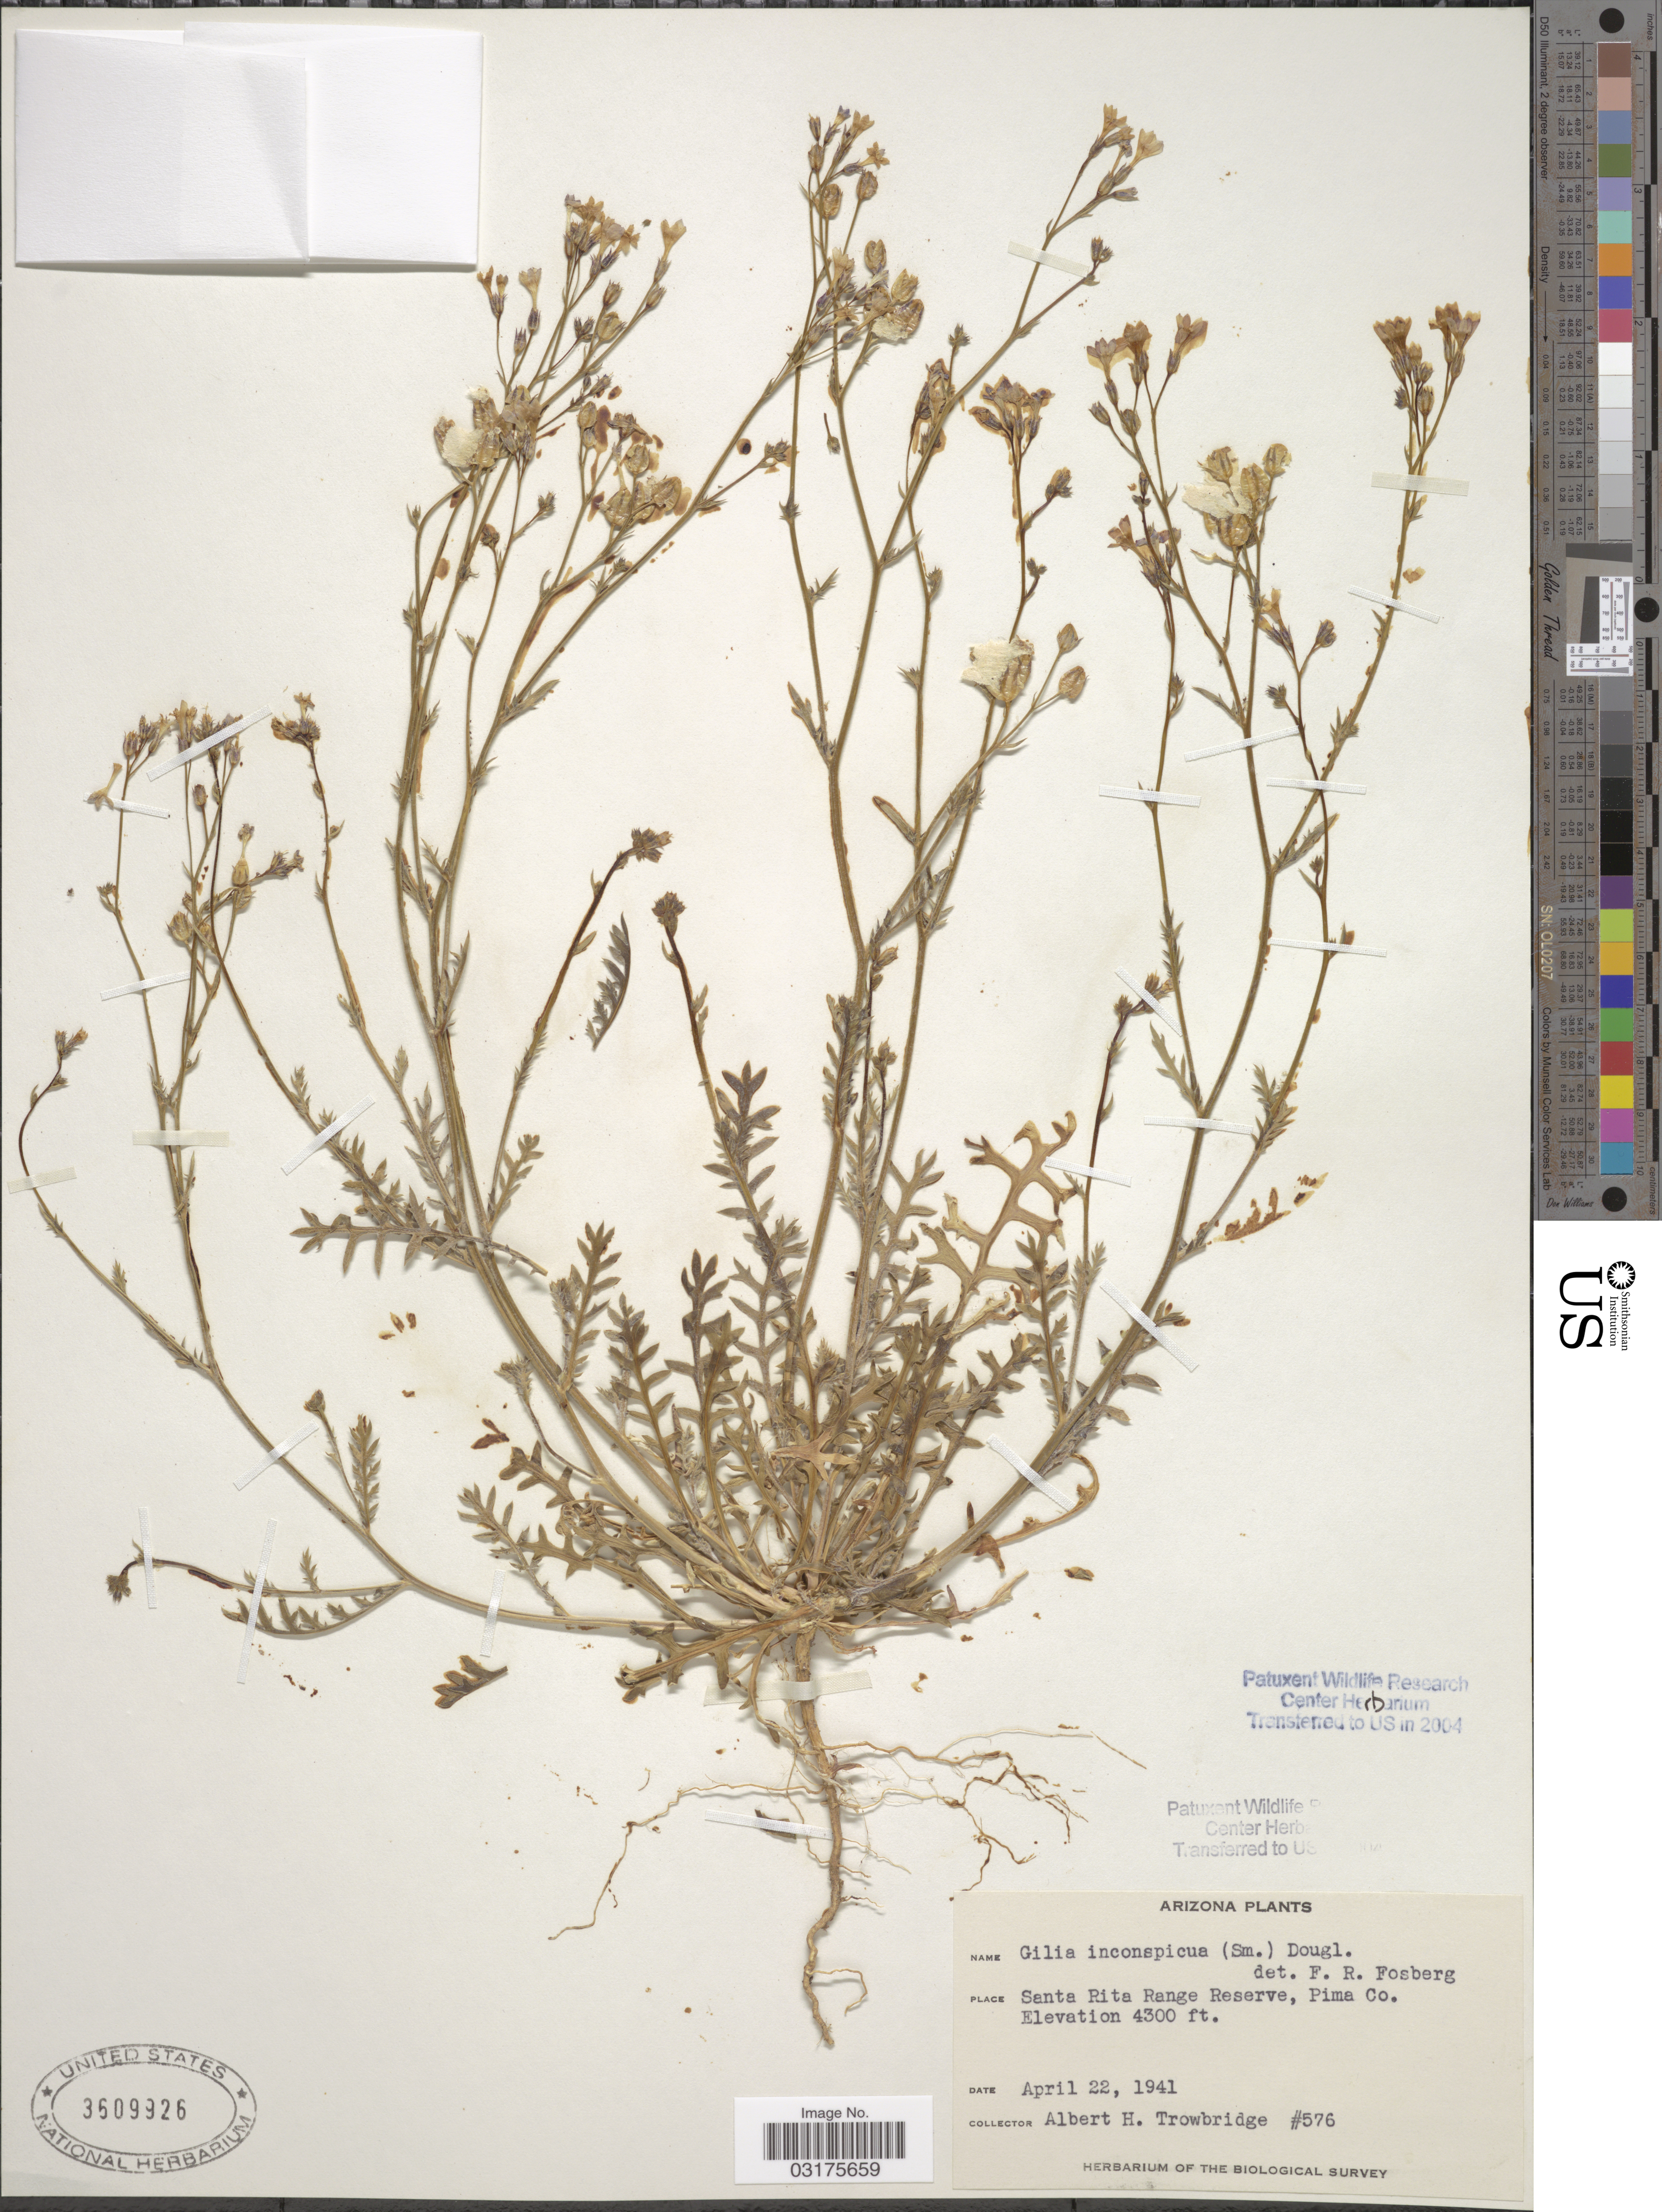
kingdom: Plantae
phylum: Tracheophyta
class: Magnoliopsida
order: Ericales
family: Polemoniaceae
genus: Gilia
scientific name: Gilia inconspicua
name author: (Sm.) Sweet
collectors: A. H. Trowbridge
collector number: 576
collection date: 1941-04-22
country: United States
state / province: Arizona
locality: Santa Rita Range Reserve, Pima Co.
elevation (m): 1311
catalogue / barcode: US 3609926